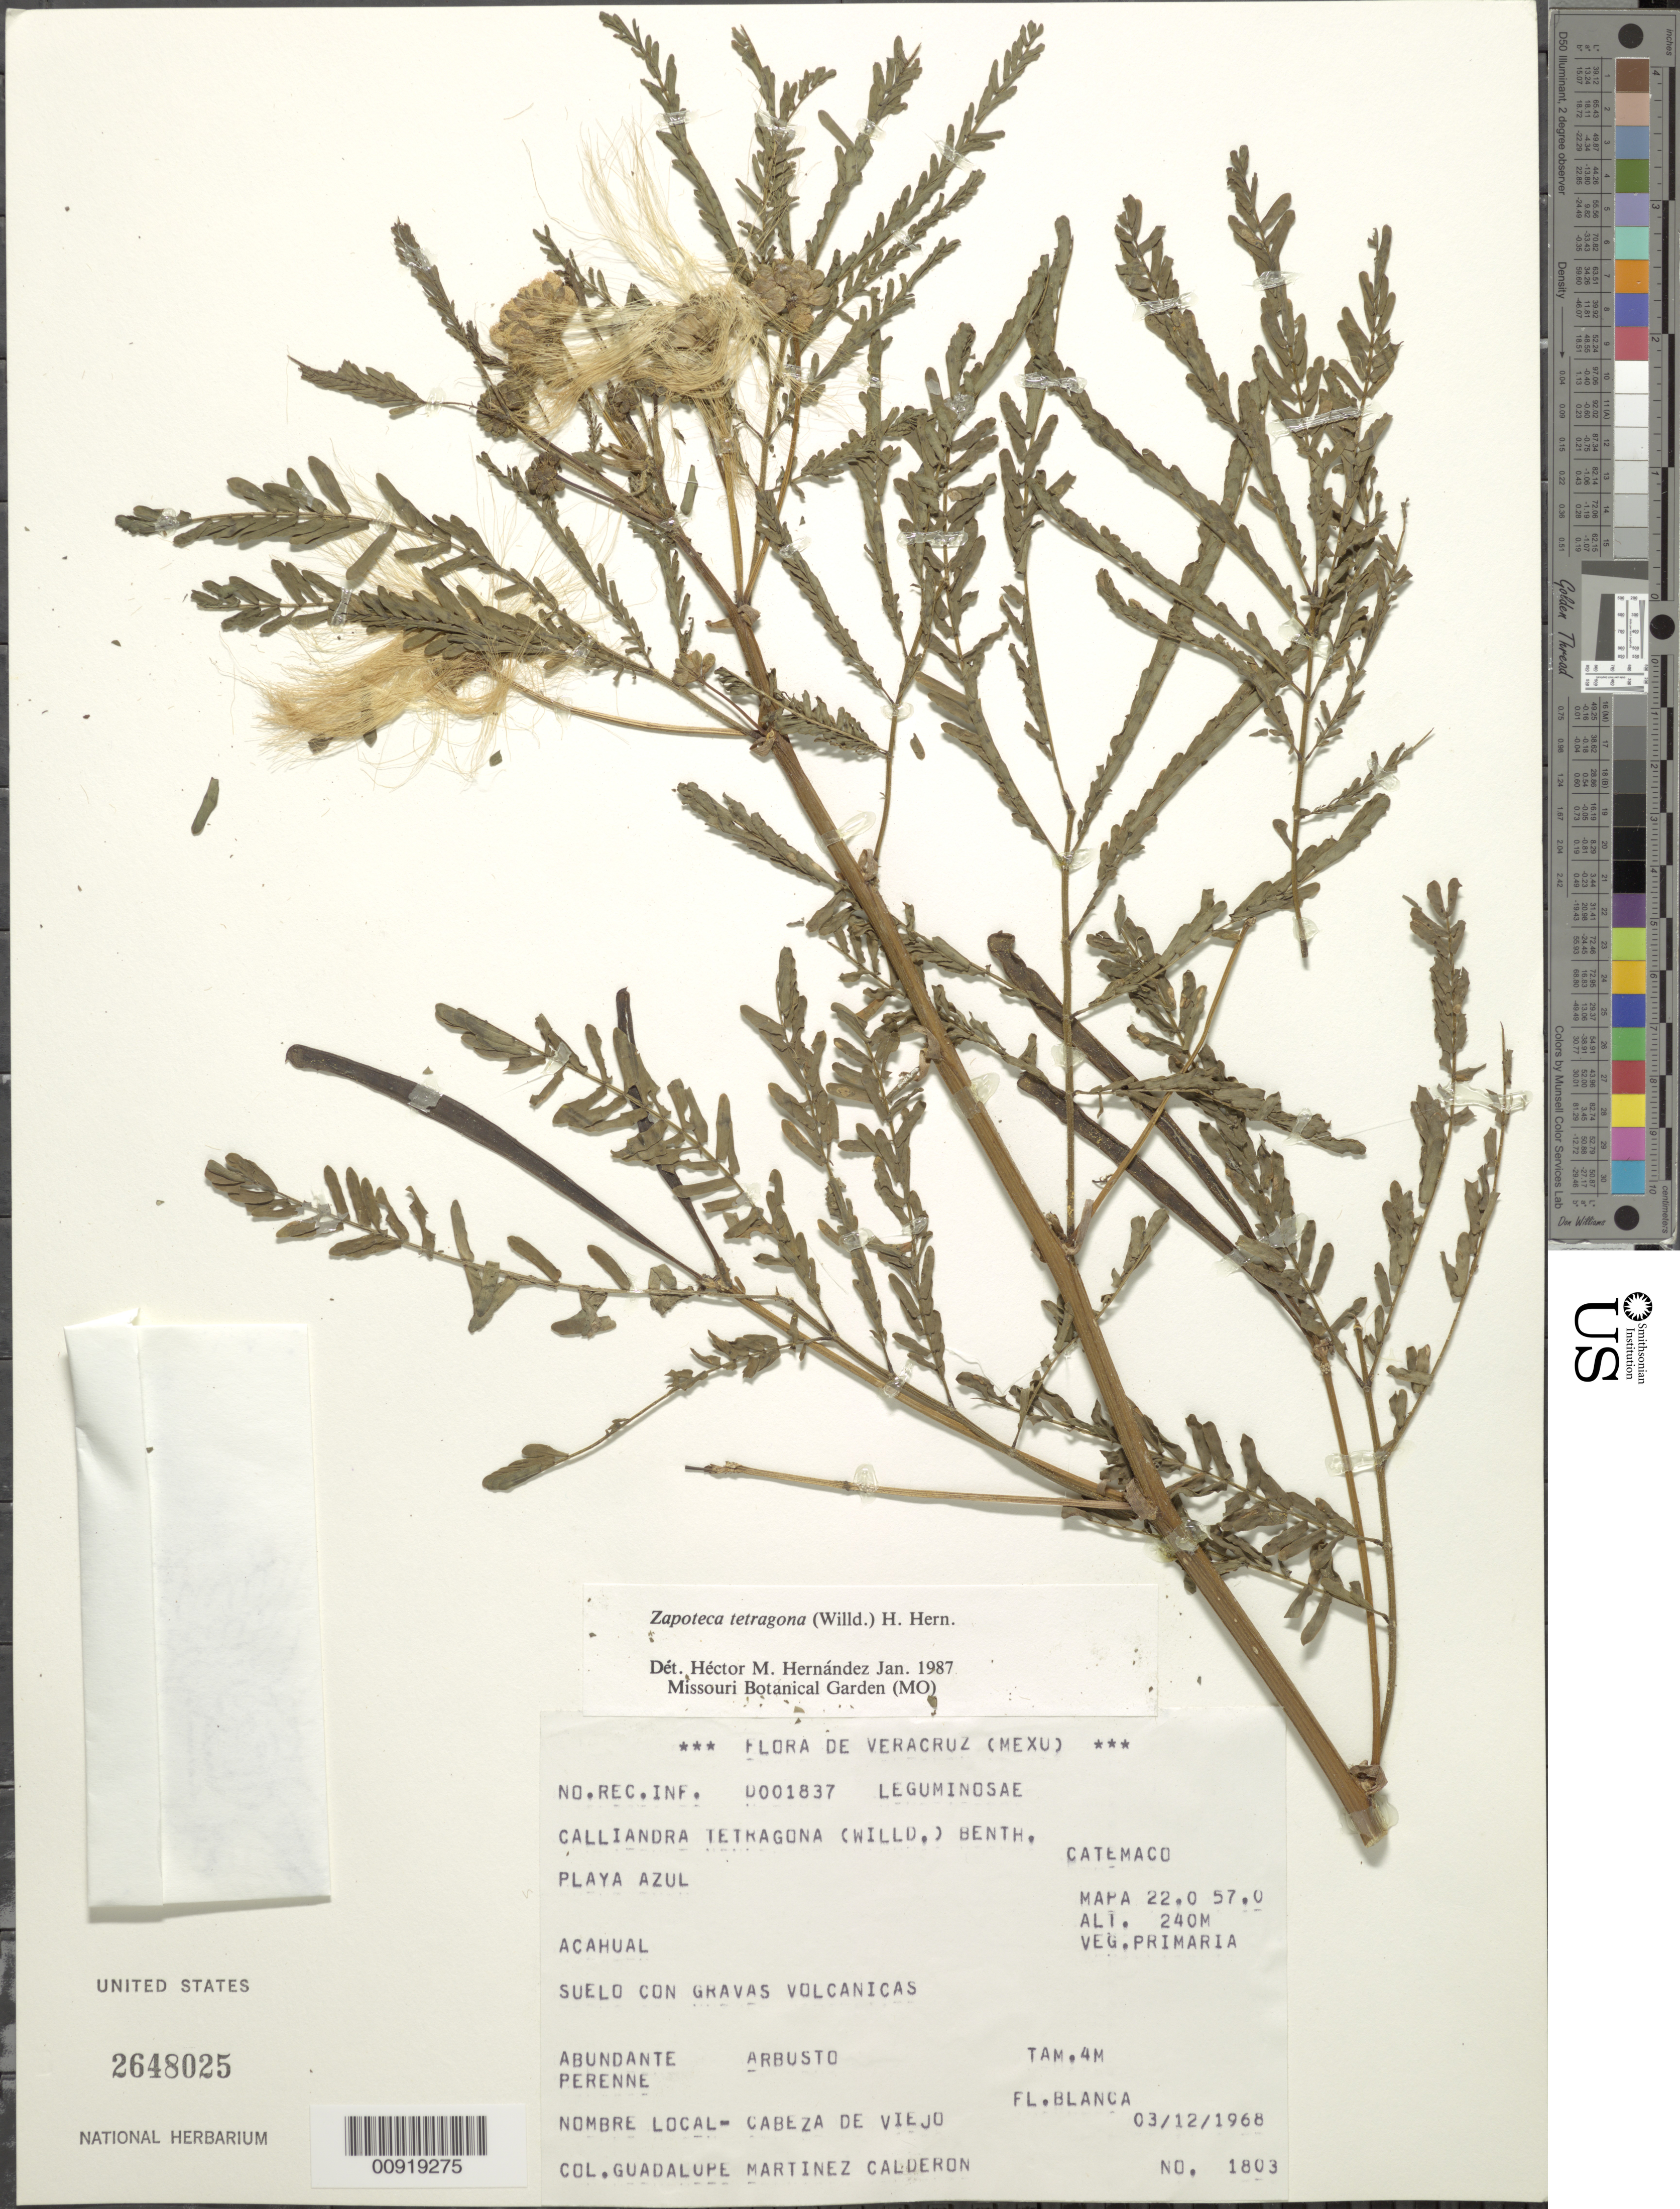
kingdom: Plantae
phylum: Tracheophyta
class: Magnoliopsida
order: Fabales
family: Fabaceae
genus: Zapoteca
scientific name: Zapoteca tetragona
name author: (Willd.) H.M. Hern.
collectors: G. Martinez-C.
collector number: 1803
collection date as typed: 03 Dec 1968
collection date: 1968-12-03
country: Mexico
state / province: Veracruz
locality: Playa Azul, Catemaco. Mapa 22.0 57.0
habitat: Acahual. Veg. primaria. Suelo con gravas volcánicas.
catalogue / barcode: US 2648025